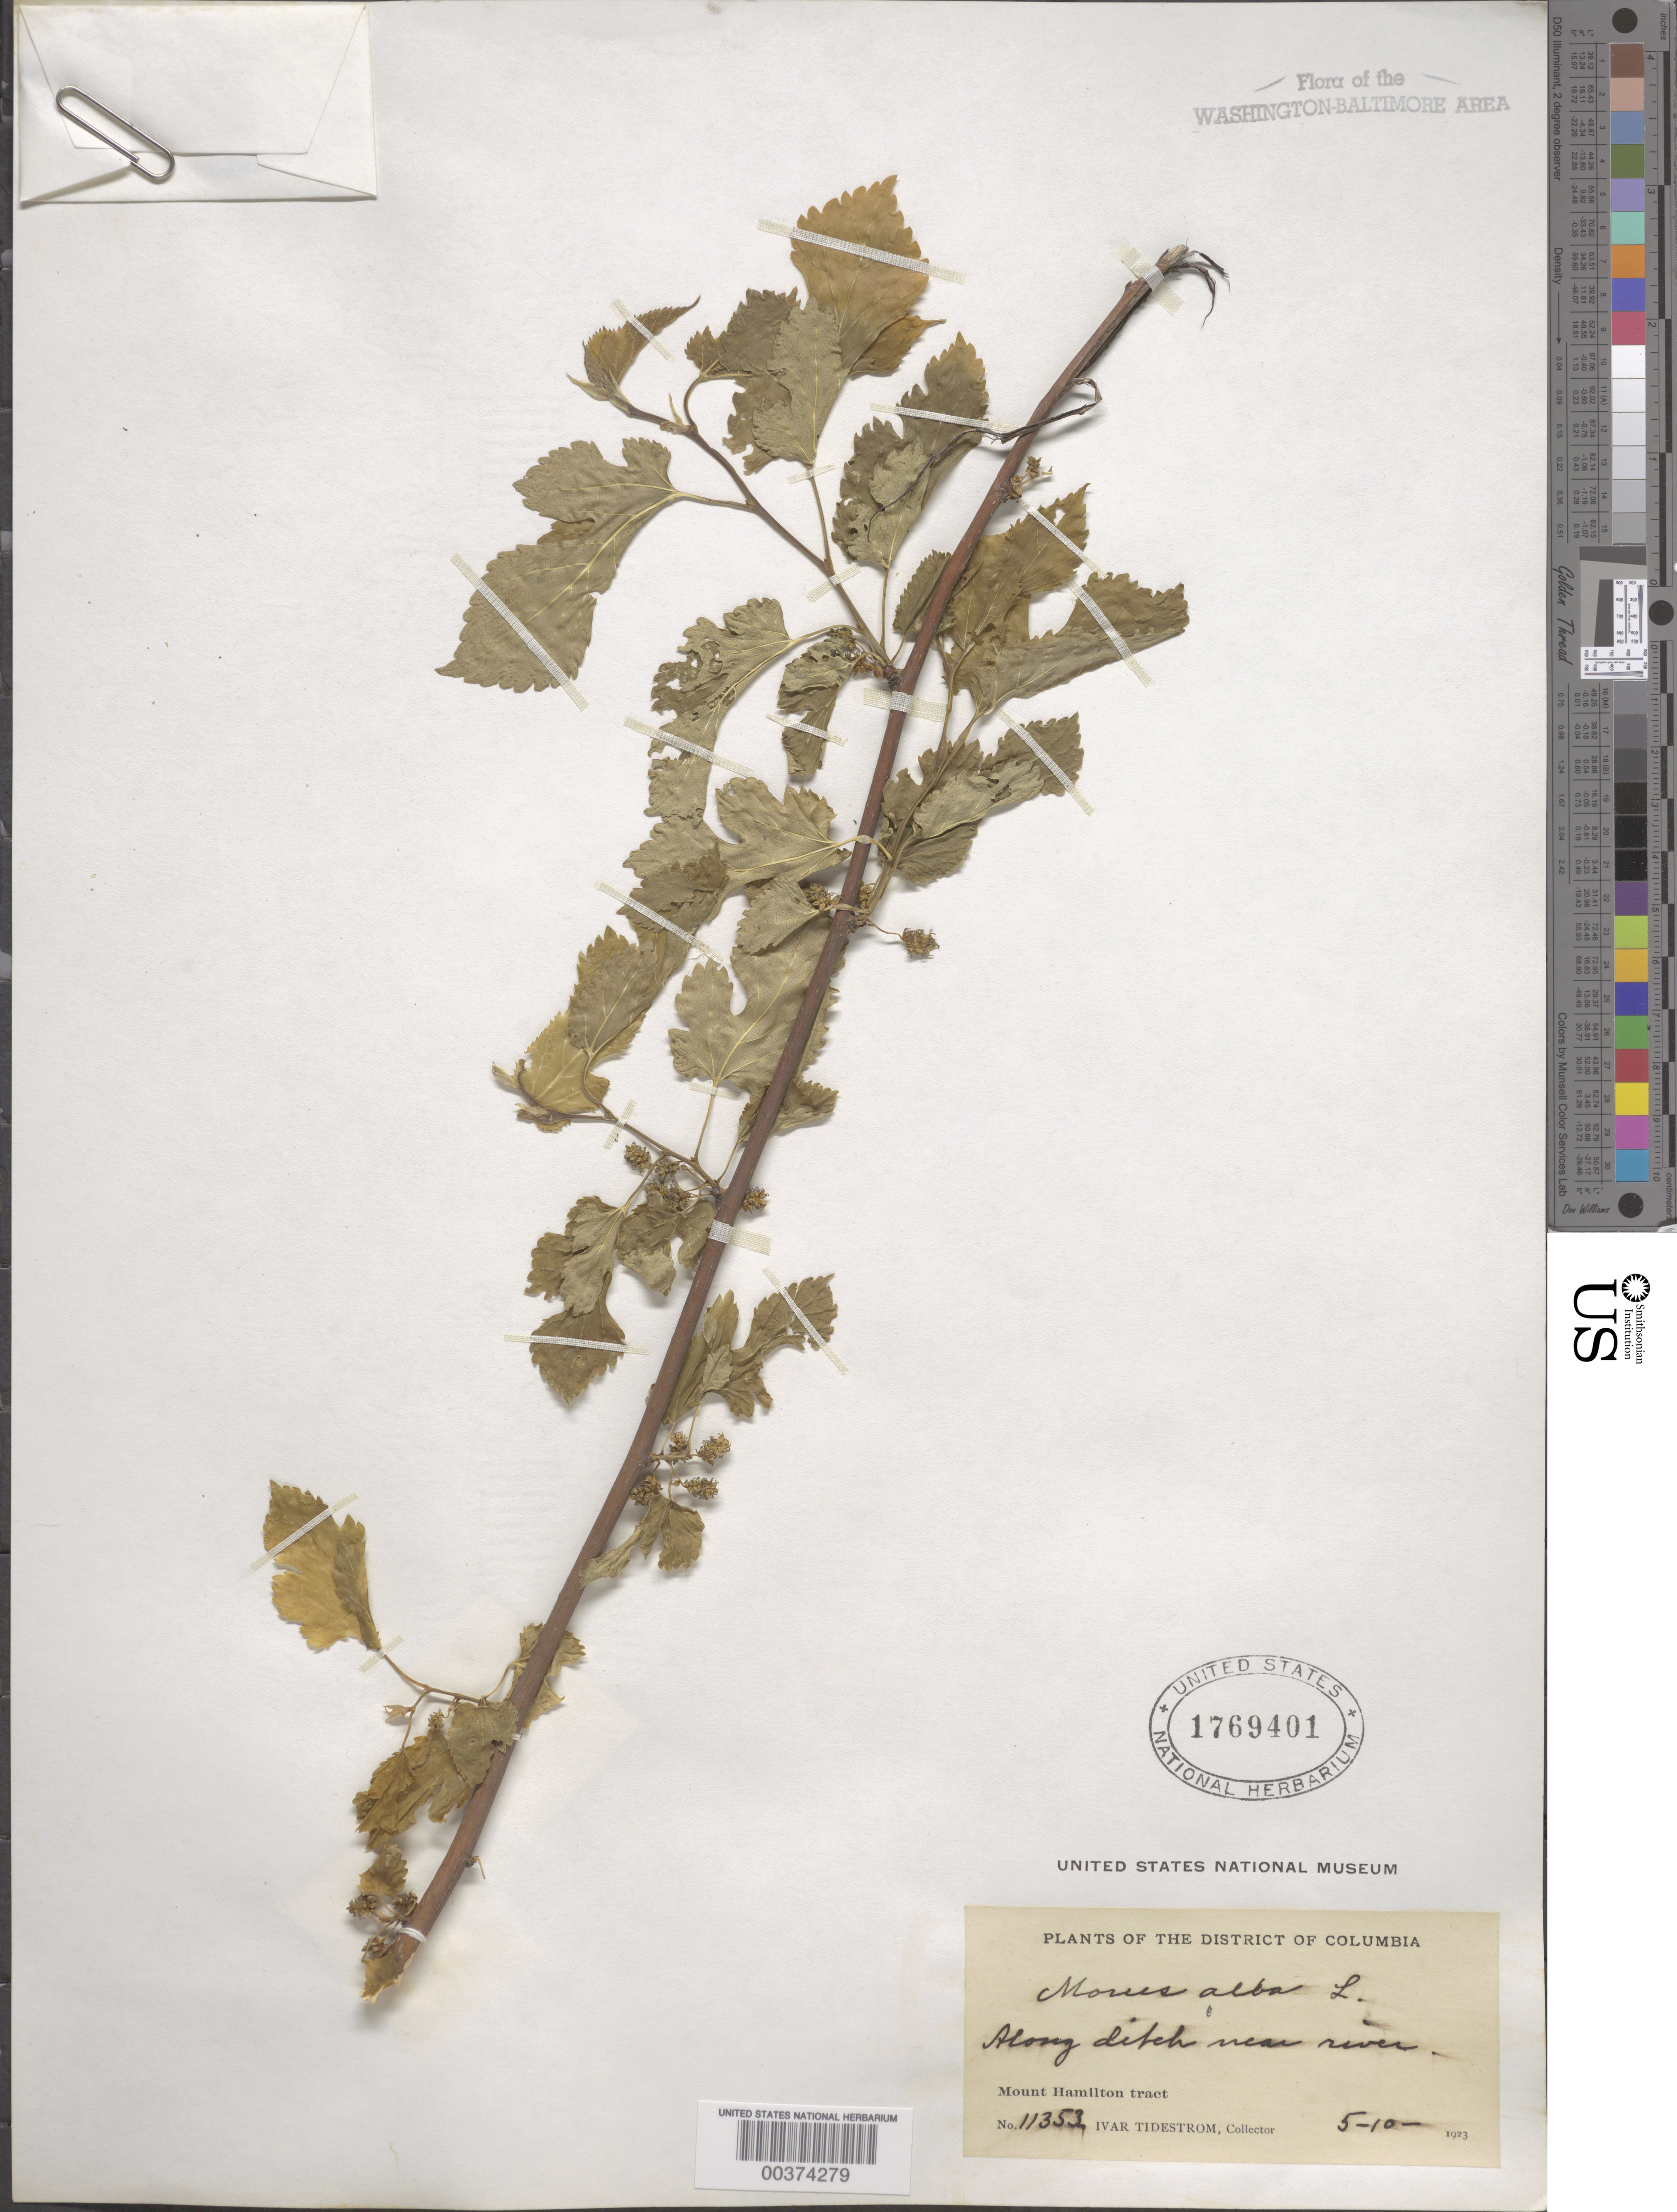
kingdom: Plantae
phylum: Tracheophyta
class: Magnoliopsida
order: Rosales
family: Moraceae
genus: Morus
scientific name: Morus alba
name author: L.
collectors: I. F. Tidestrom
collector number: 11353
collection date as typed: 10 May 1923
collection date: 1923-05-10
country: United States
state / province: District of Columbia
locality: Mount Hamilton, near River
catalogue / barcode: US 1769401